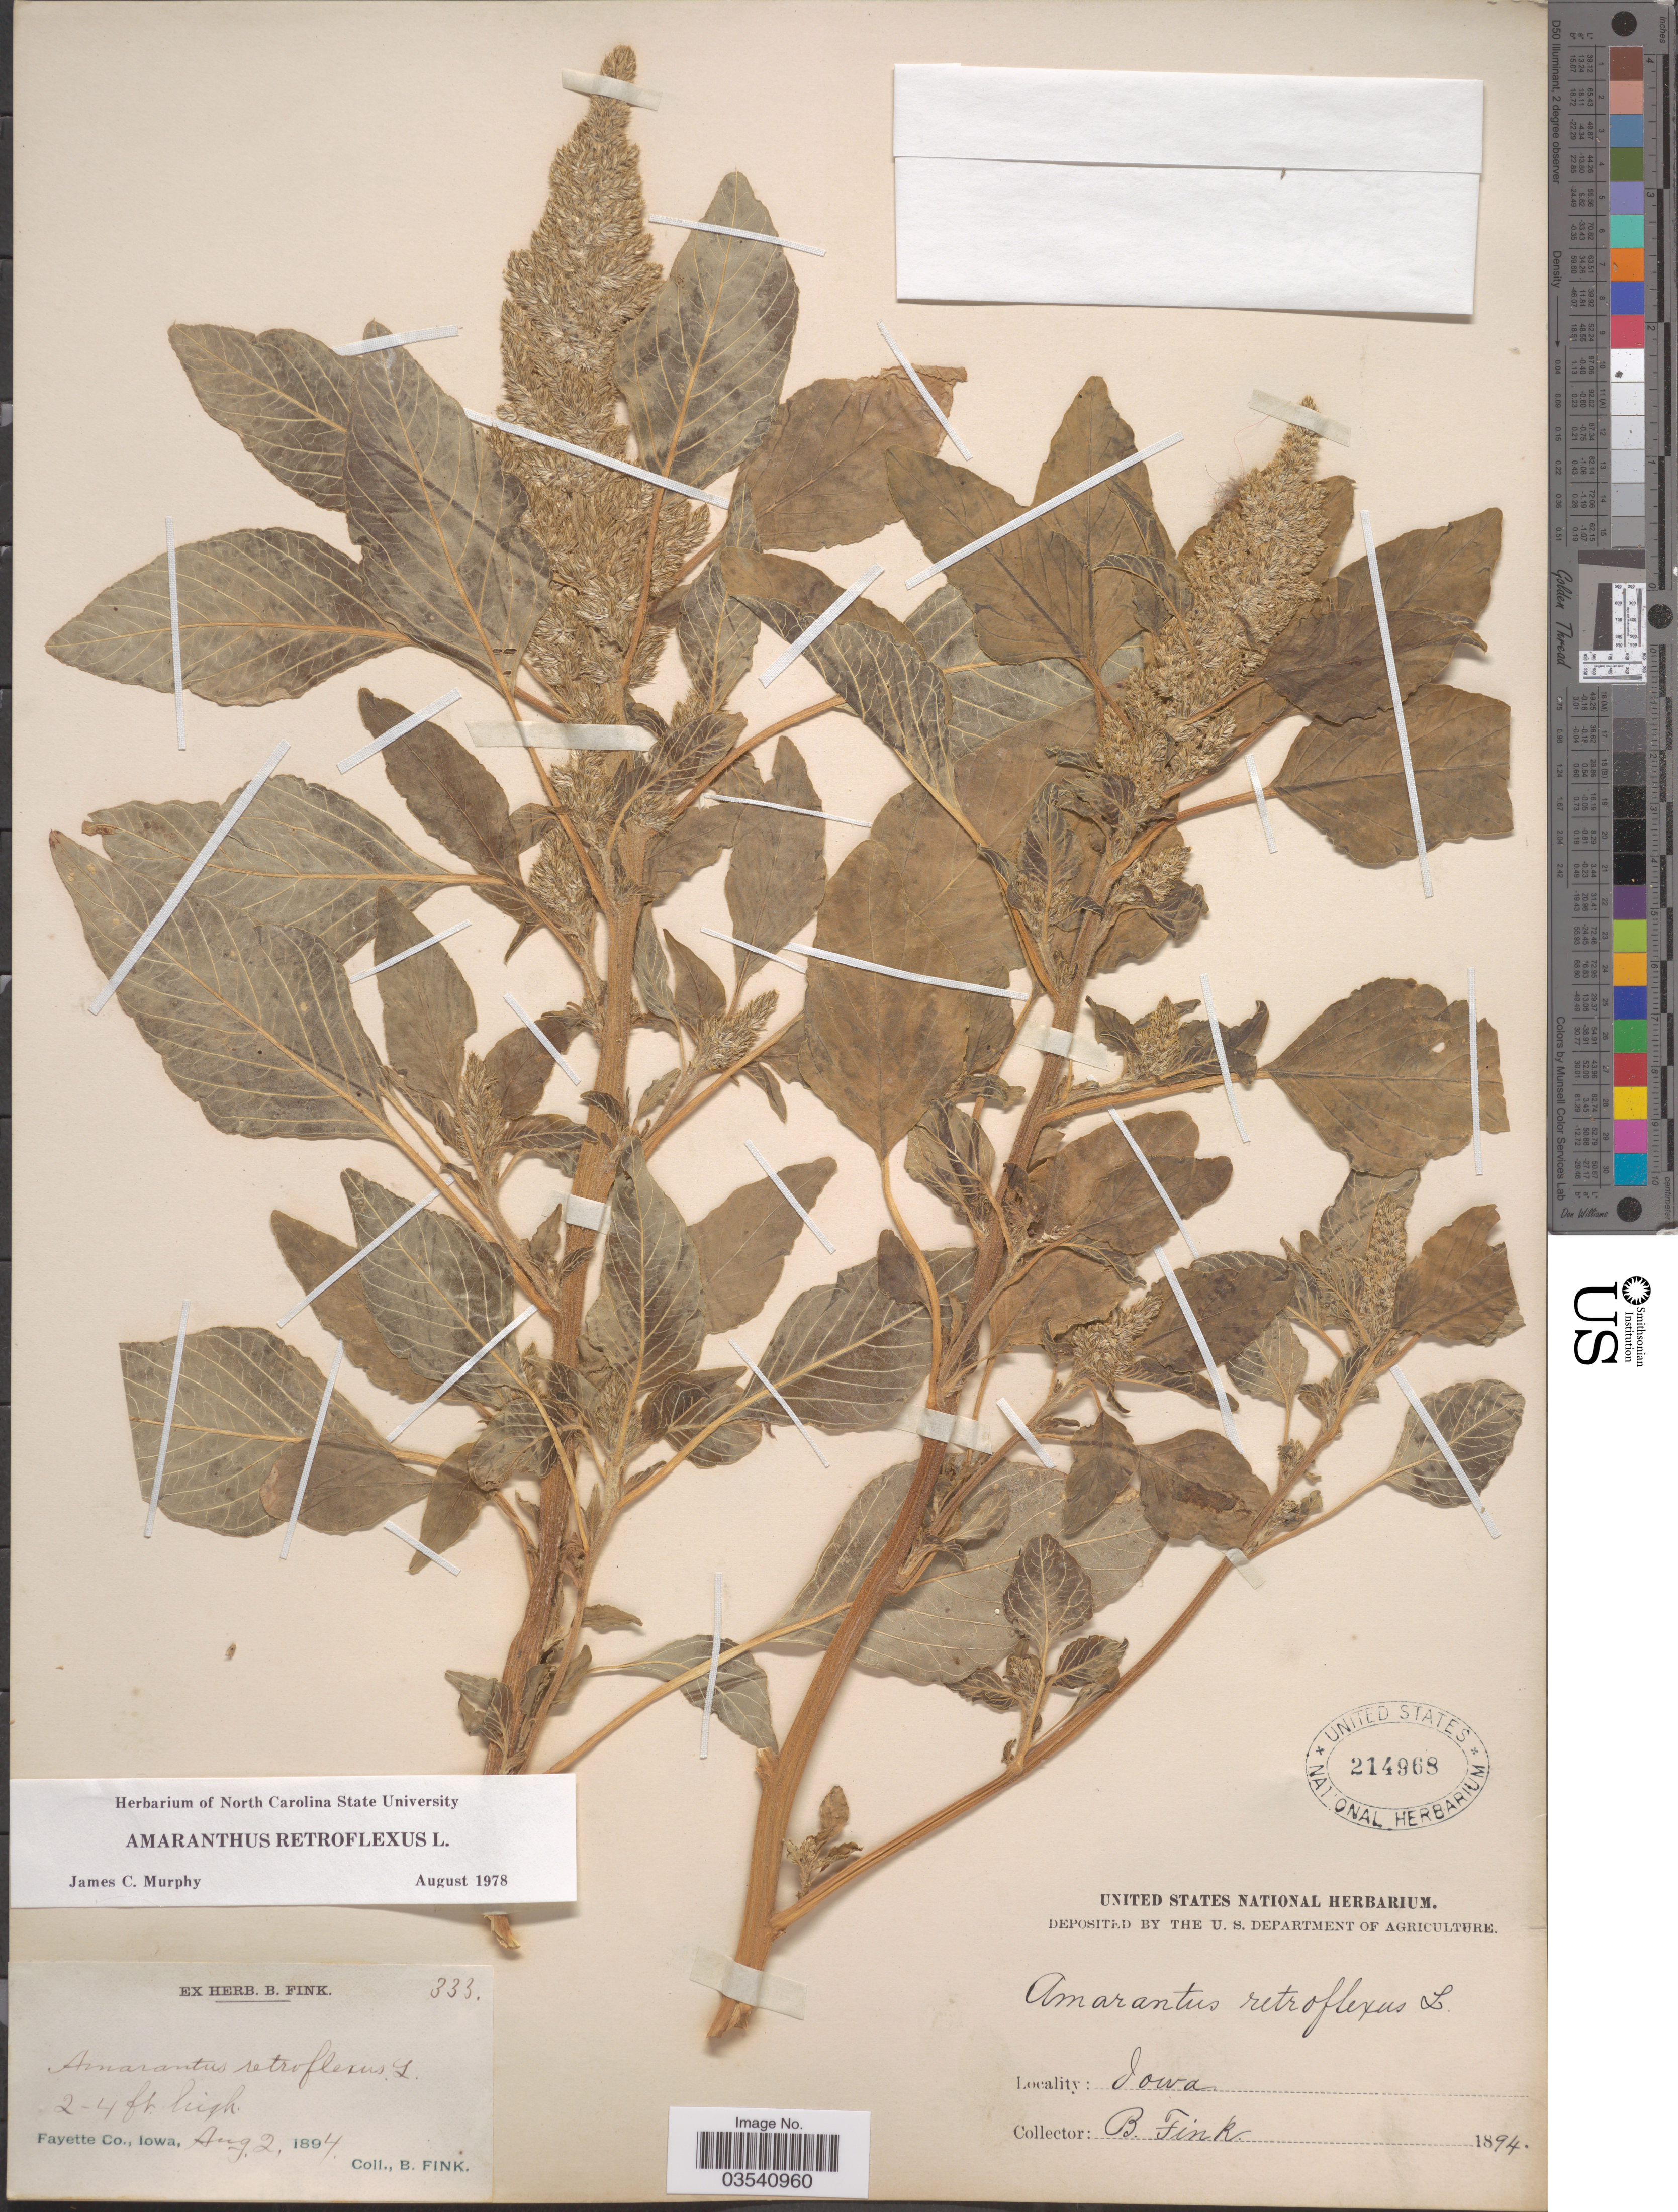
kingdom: Plantae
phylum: Tracheophyta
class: Magnoliopsida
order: Caryophyllales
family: Amaranthaceae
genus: Amaranthus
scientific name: Amaranthus retroflexus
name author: L.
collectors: B. Fink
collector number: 333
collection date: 1894-08-02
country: United States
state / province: Iowa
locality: Fayette Co.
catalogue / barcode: US 214968